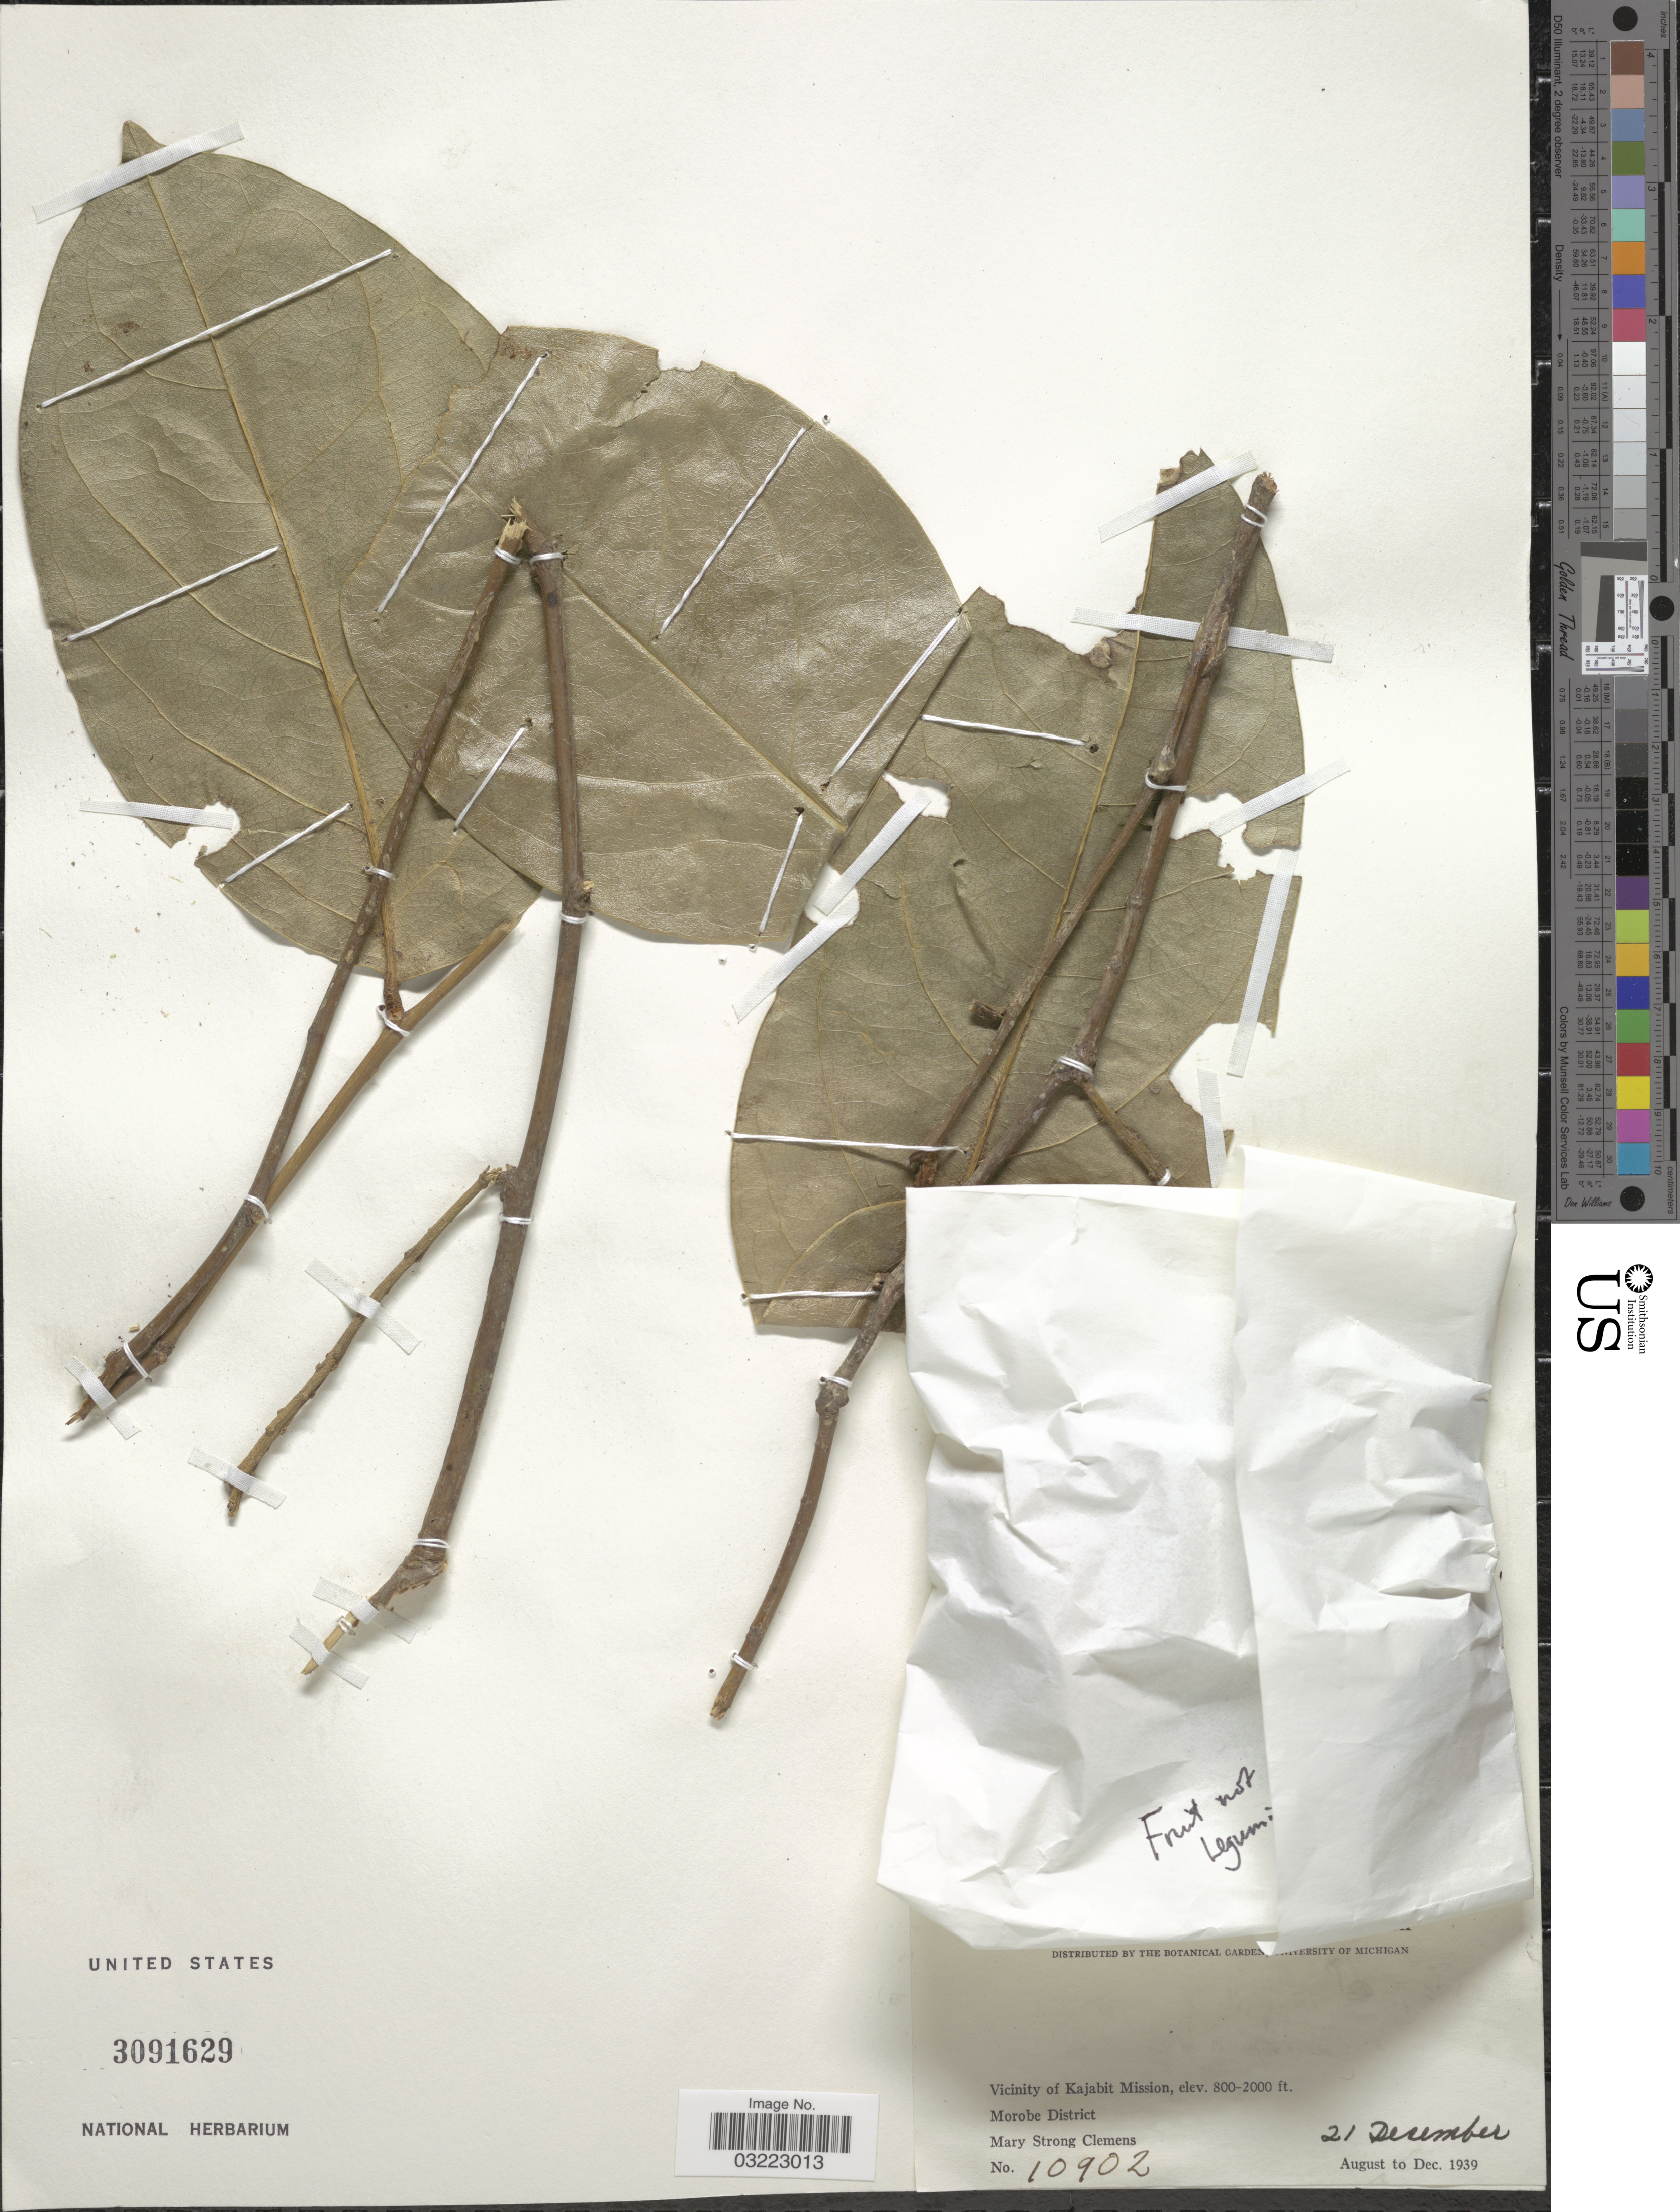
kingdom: Plantae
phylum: Tracheophyta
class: Magnoliopsida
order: Cardiopteridales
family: Cardiopteridaceae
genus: Gonocaryum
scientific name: Gonocaryum litorale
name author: (Blume) Sleumer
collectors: M. S. Clemens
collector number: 10902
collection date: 1939-12-21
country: Papua New Guinea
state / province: Morobe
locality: [illegible text]. Vicinity of Kajabit Mission. Morobe District.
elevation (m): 244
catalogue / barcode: US 3091629